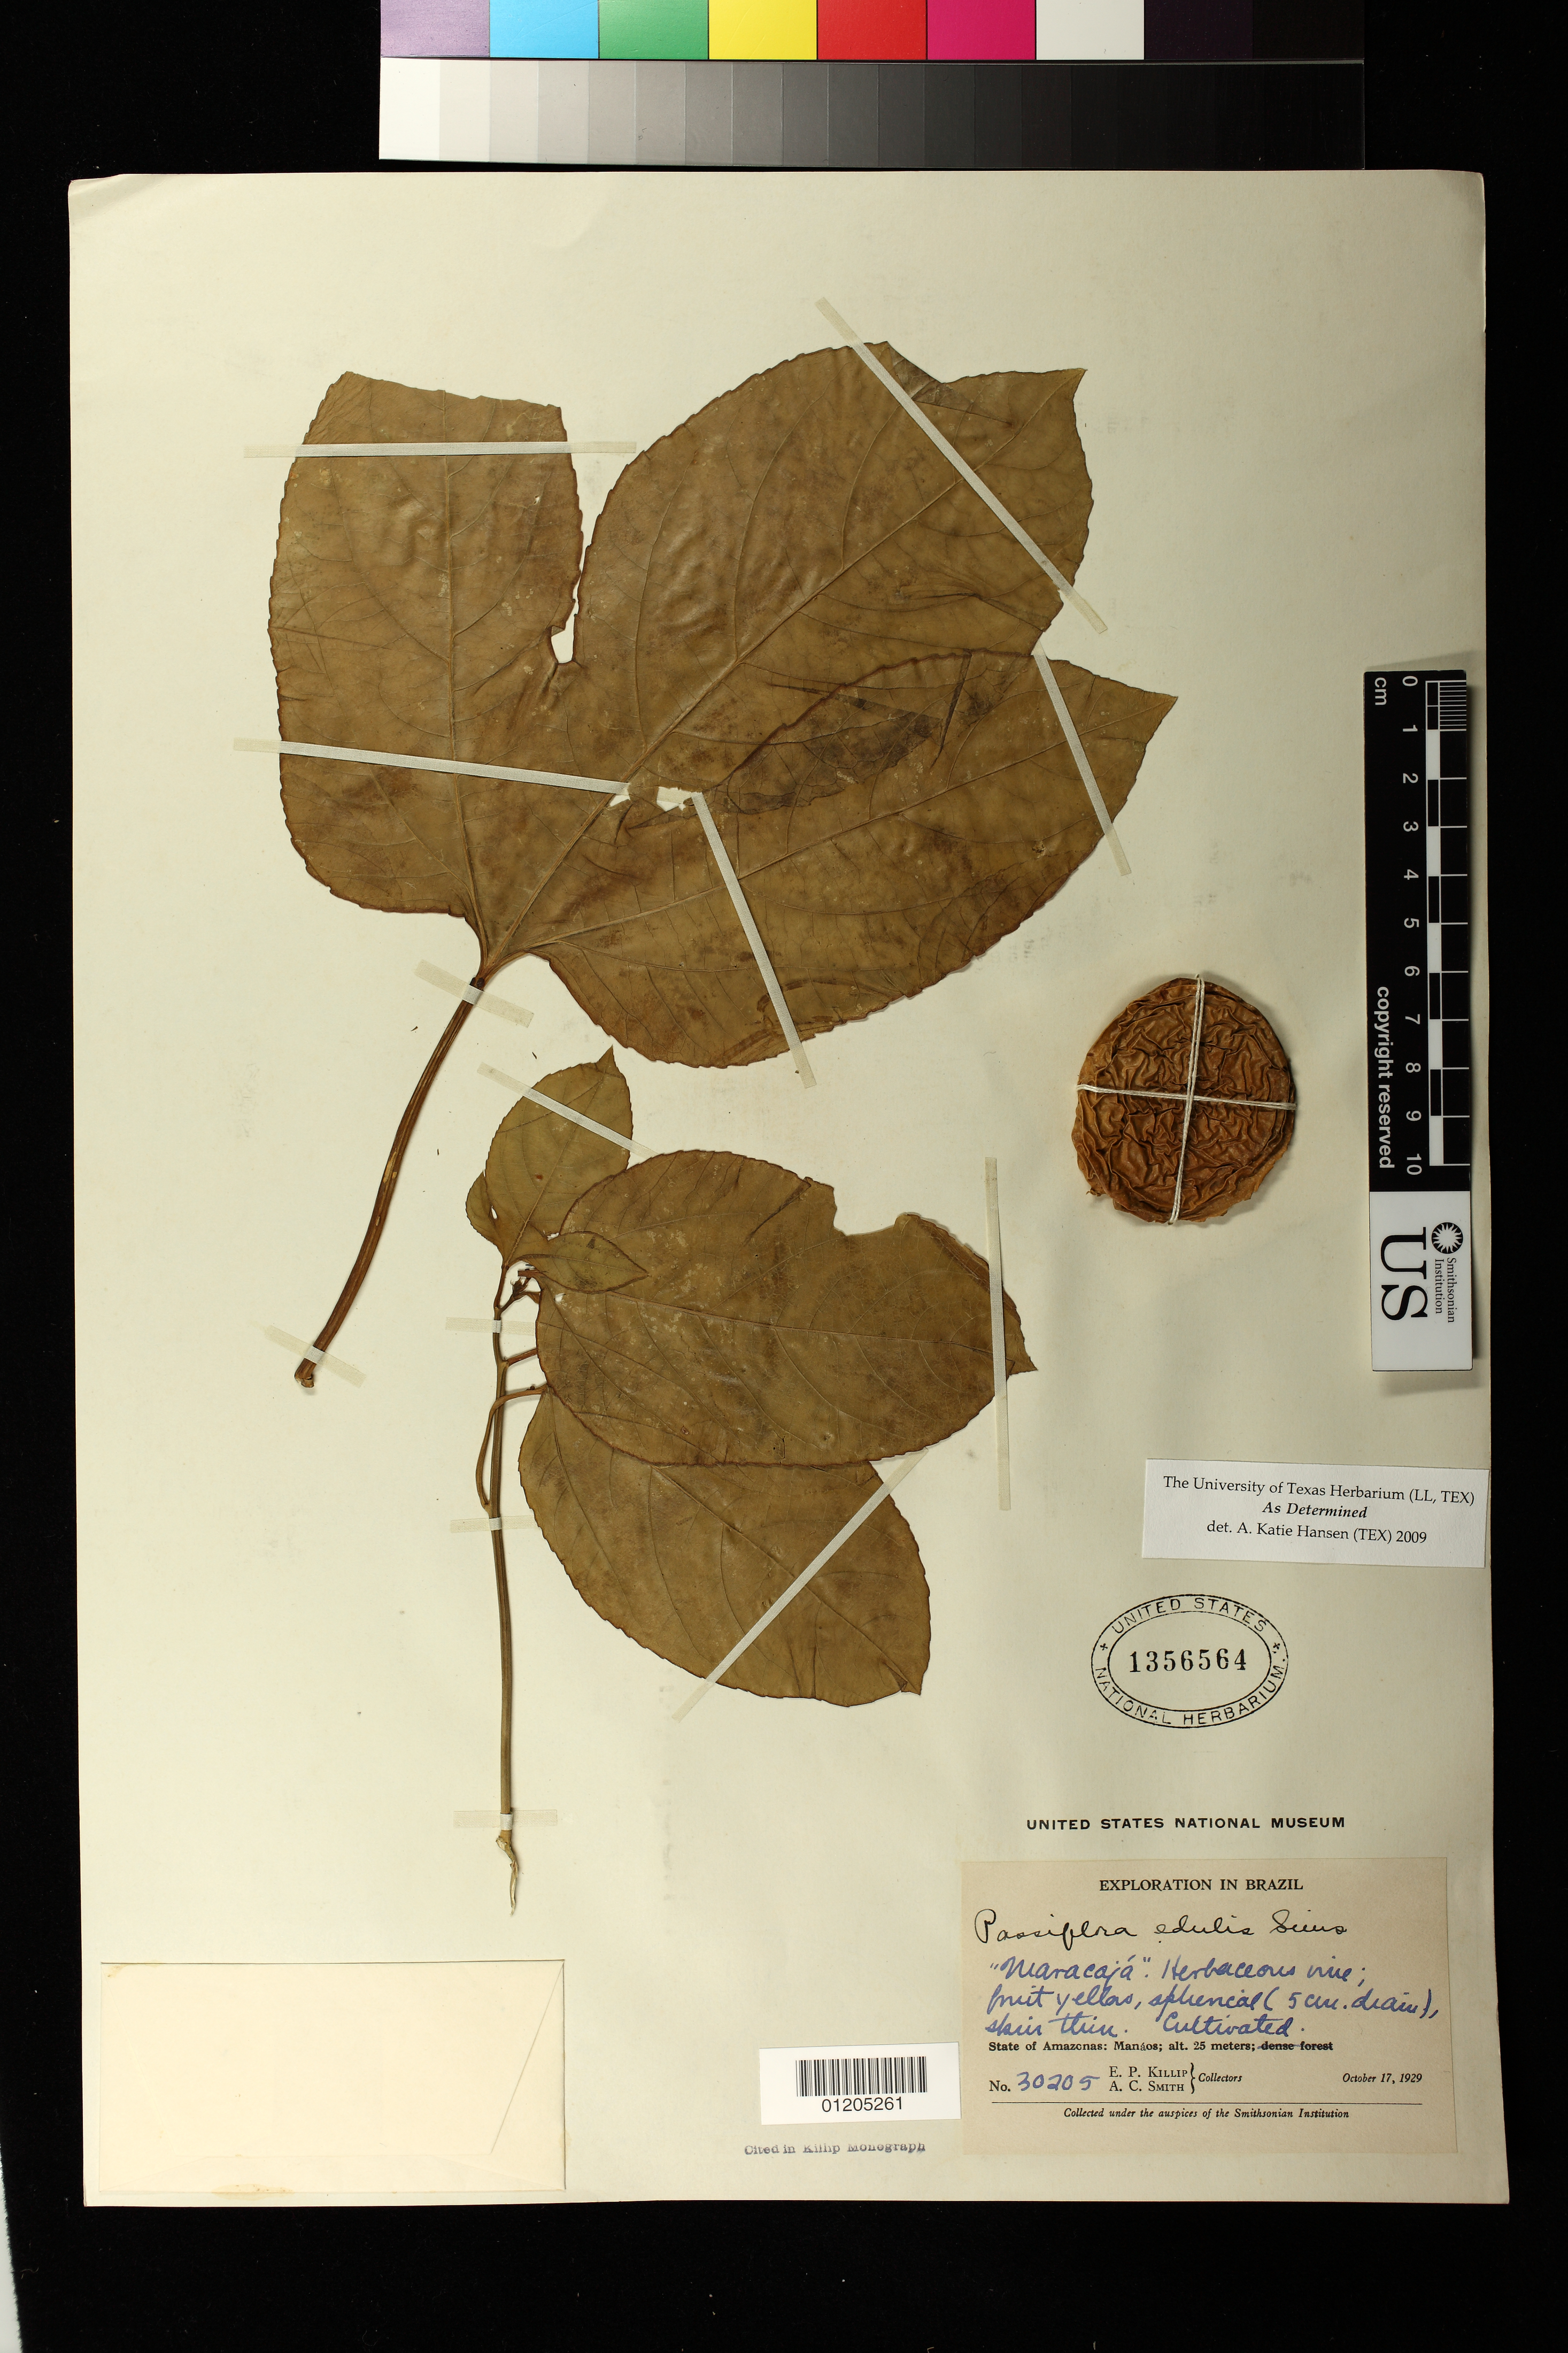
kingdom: Plantae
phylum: Tracheophyta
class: Magnoliopsida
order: Malpighiales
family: Passifloraceae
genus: Passiflora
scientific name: Passiflora edulis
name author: Sims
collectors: E. P. Killip & A. C. Smith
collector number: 30205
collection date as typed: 17 Oct 1929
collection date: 1929-10-17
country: Brazil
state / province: Amazonas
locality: Manaus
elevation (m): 25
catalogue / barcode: US 1356564